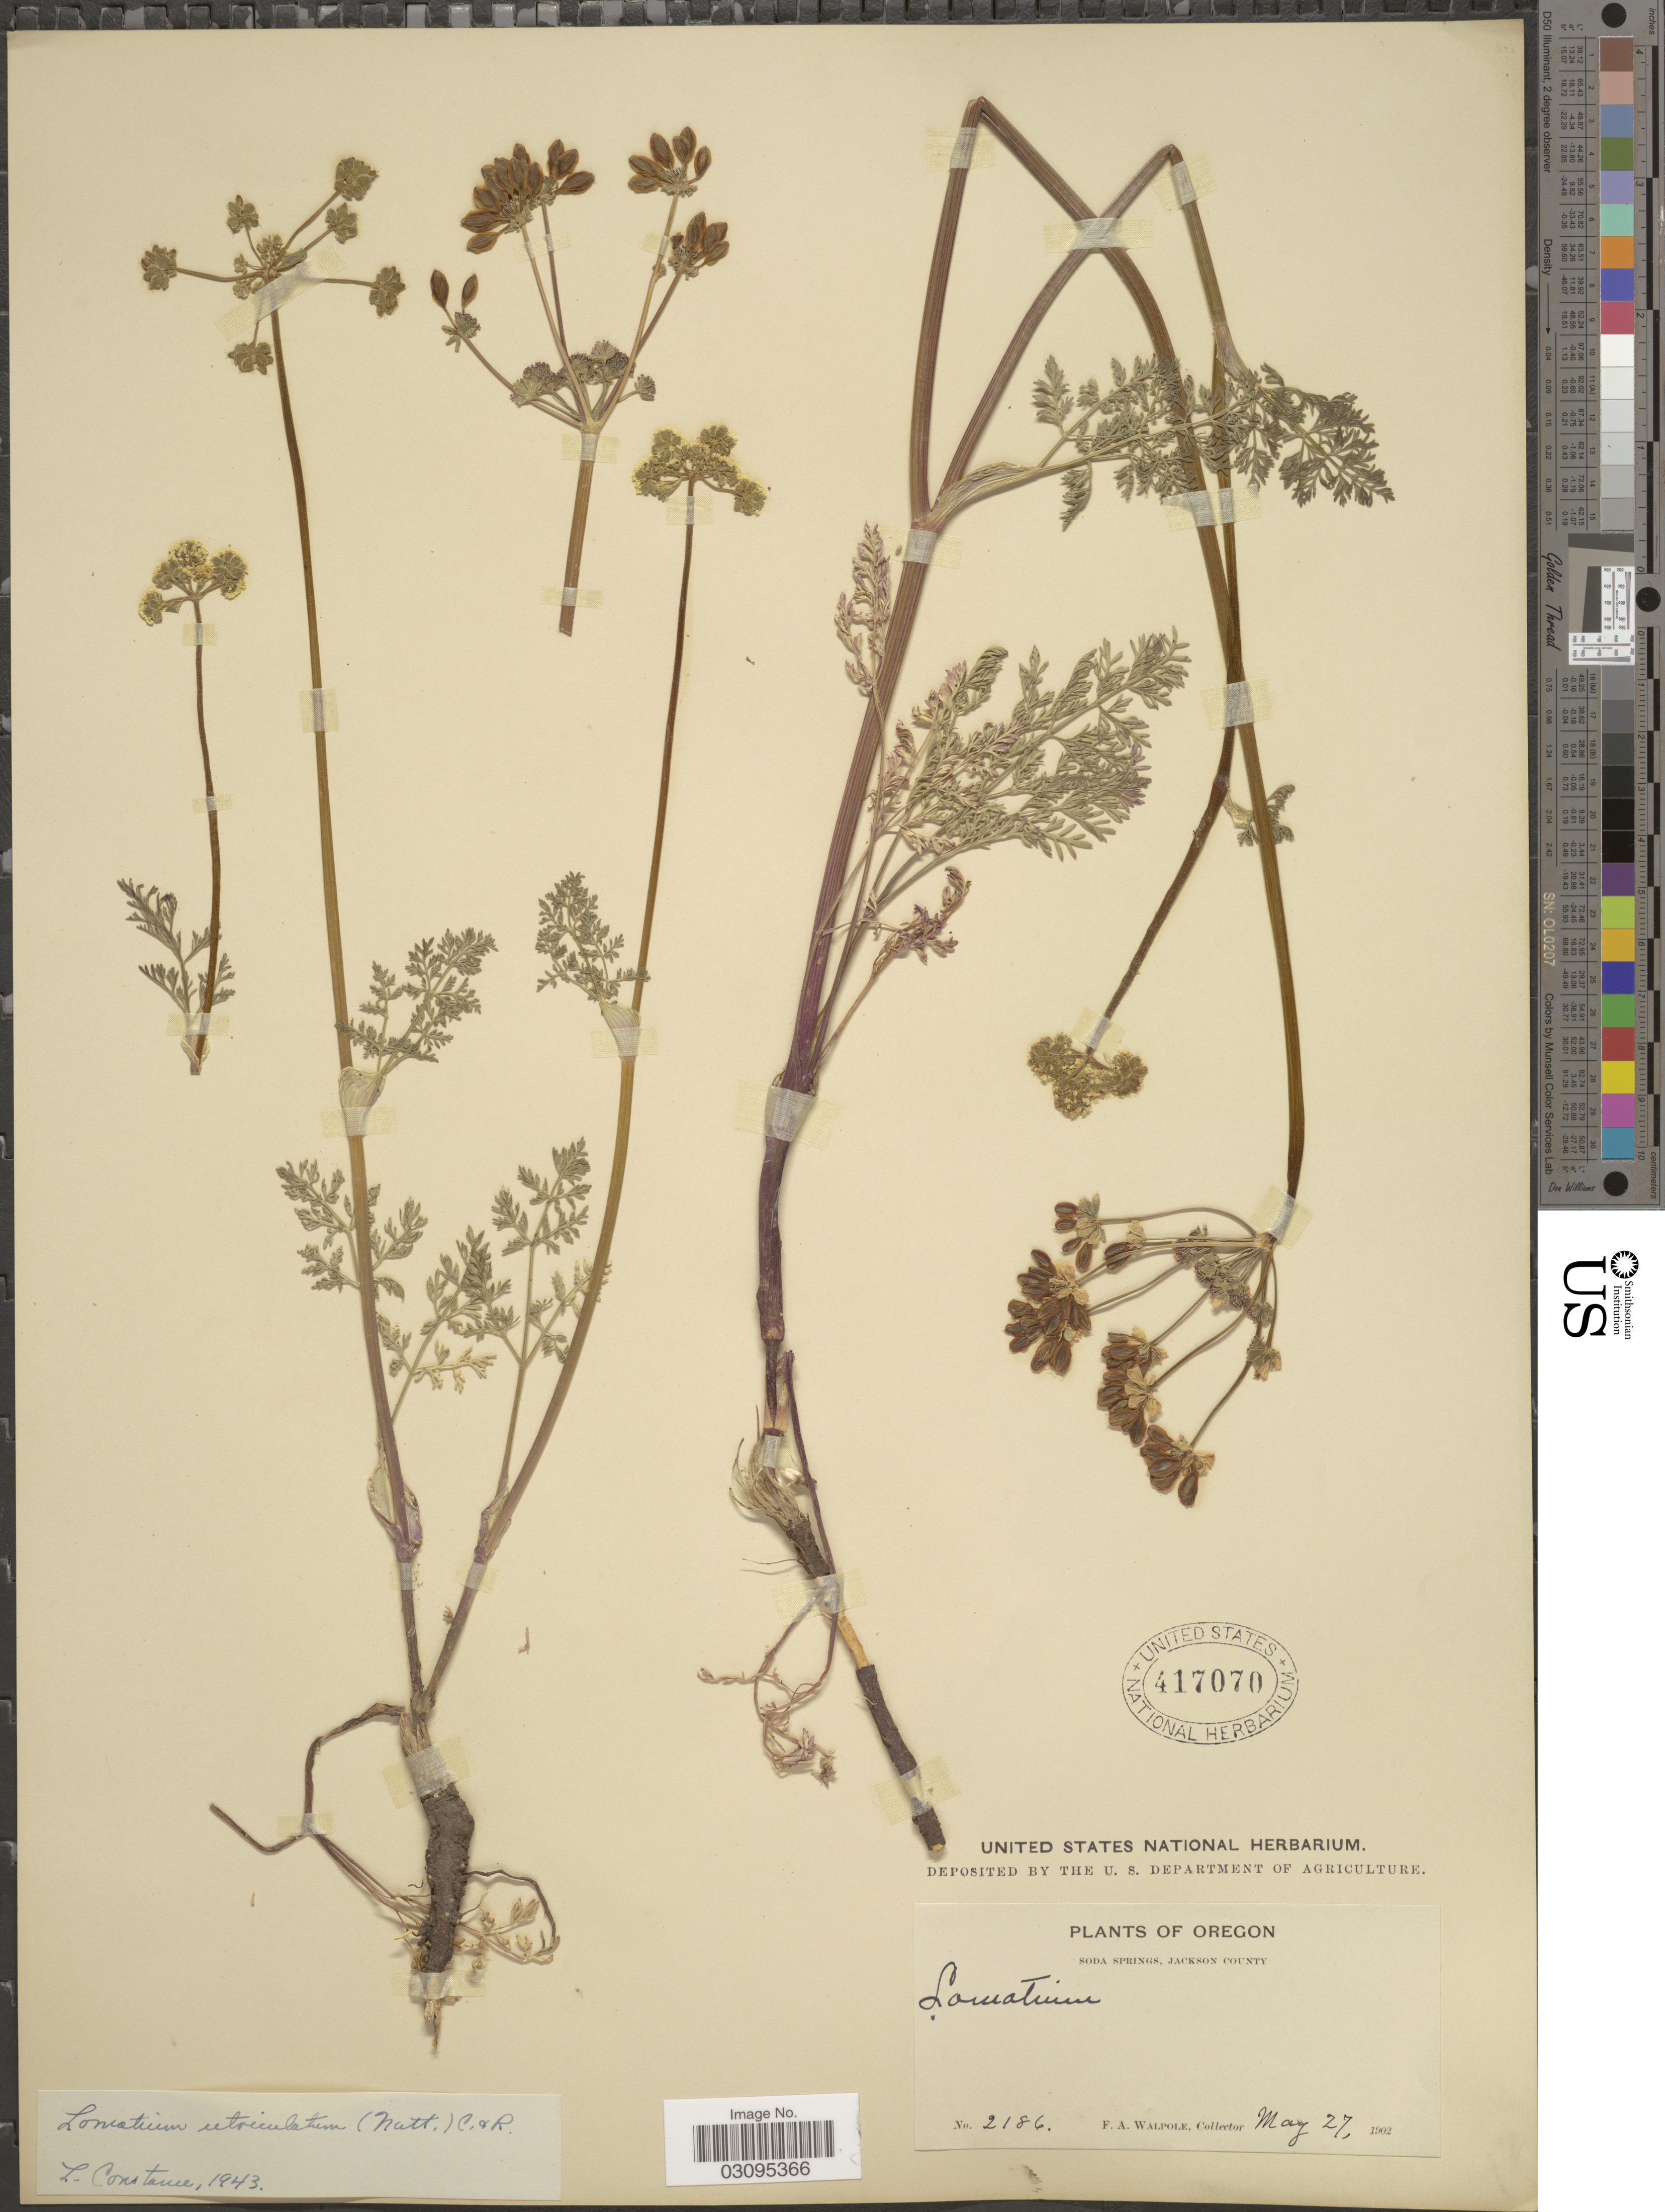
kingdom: Plantae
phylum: Tracheophyta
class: Magnoliopsida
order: Apiales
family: Apiaceae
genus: Lomatium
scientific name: Lomatium utriculatum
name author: (Nutt. ex Torr. & A. Gray) J.M. Coult. & Rose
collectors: F. Walpole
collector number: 2186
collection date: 1902-05-27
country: United States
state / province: Oregon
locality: Soda Springs, Jackson County.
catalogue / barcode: US 417070